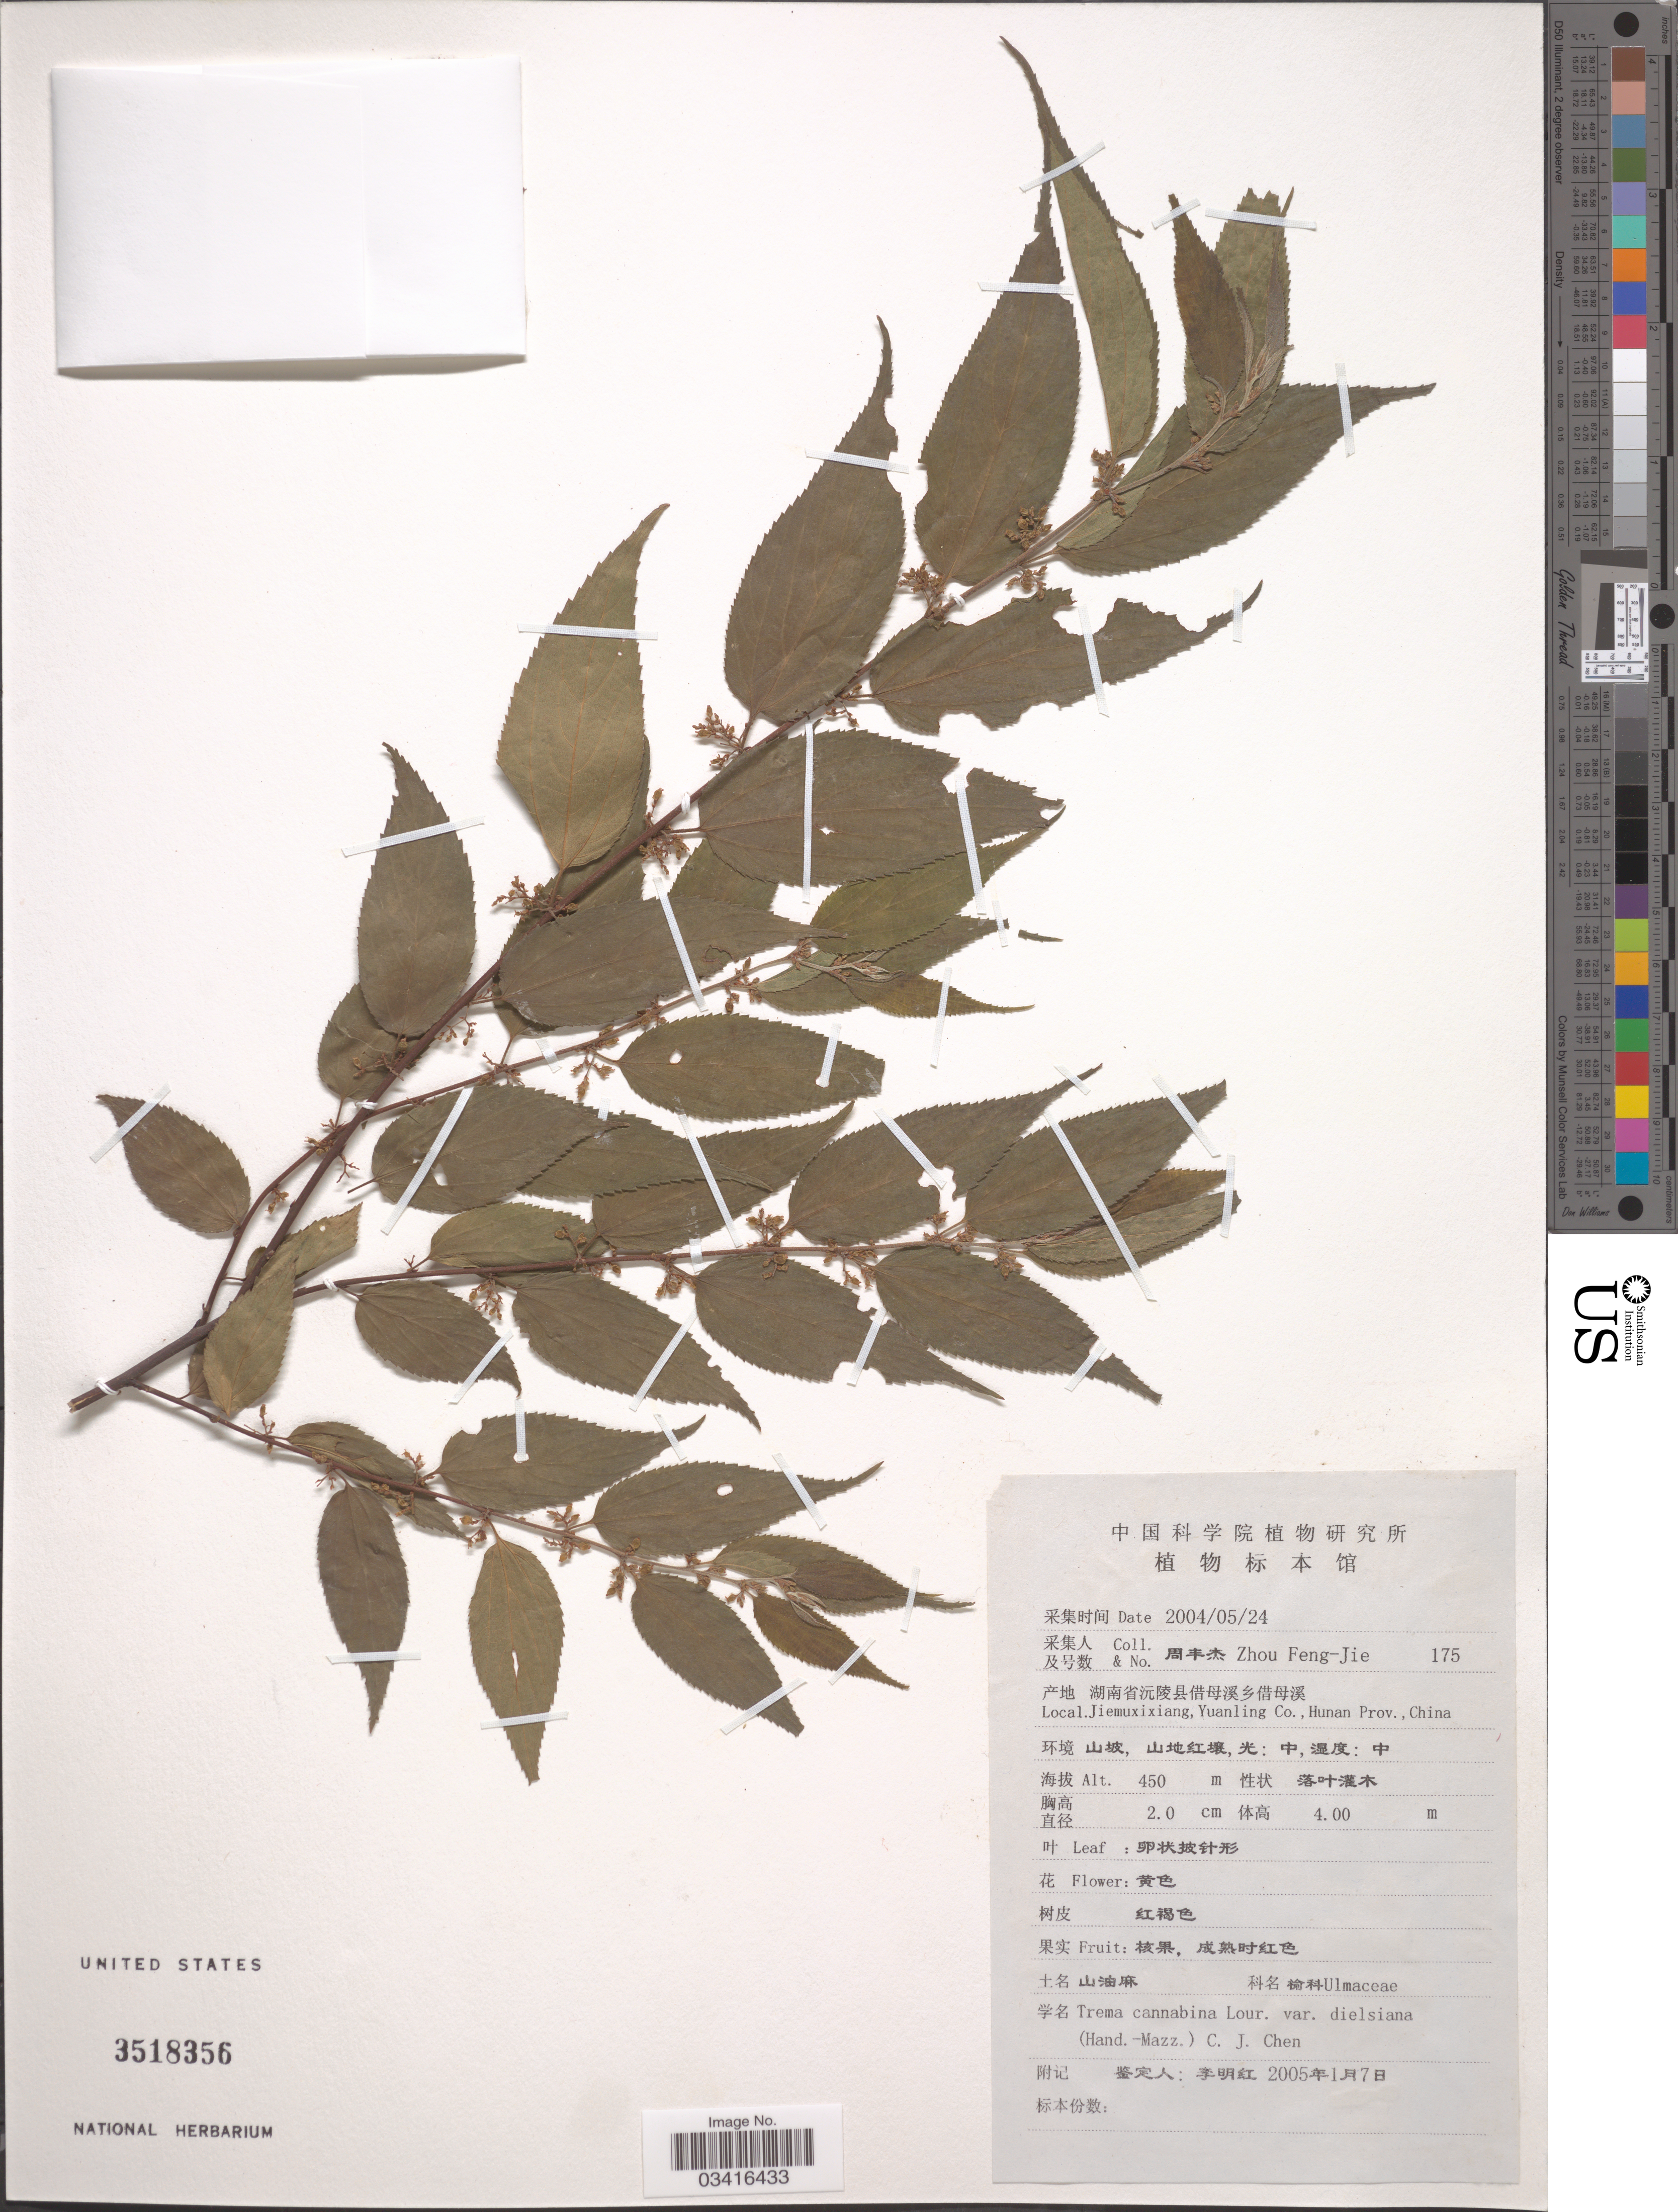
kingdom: Plantae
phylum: Tracheophyta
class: Magnoliopsida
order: Rosales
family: Cannabaceae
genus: Trema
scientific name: Trema cannabina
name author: Lour.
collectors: F. Zhou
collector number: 175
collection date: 2004-05-24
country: China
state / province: Hunan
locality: Jiemuxixiang,Yuanling Co.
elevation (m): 450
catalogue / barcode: US 3518356